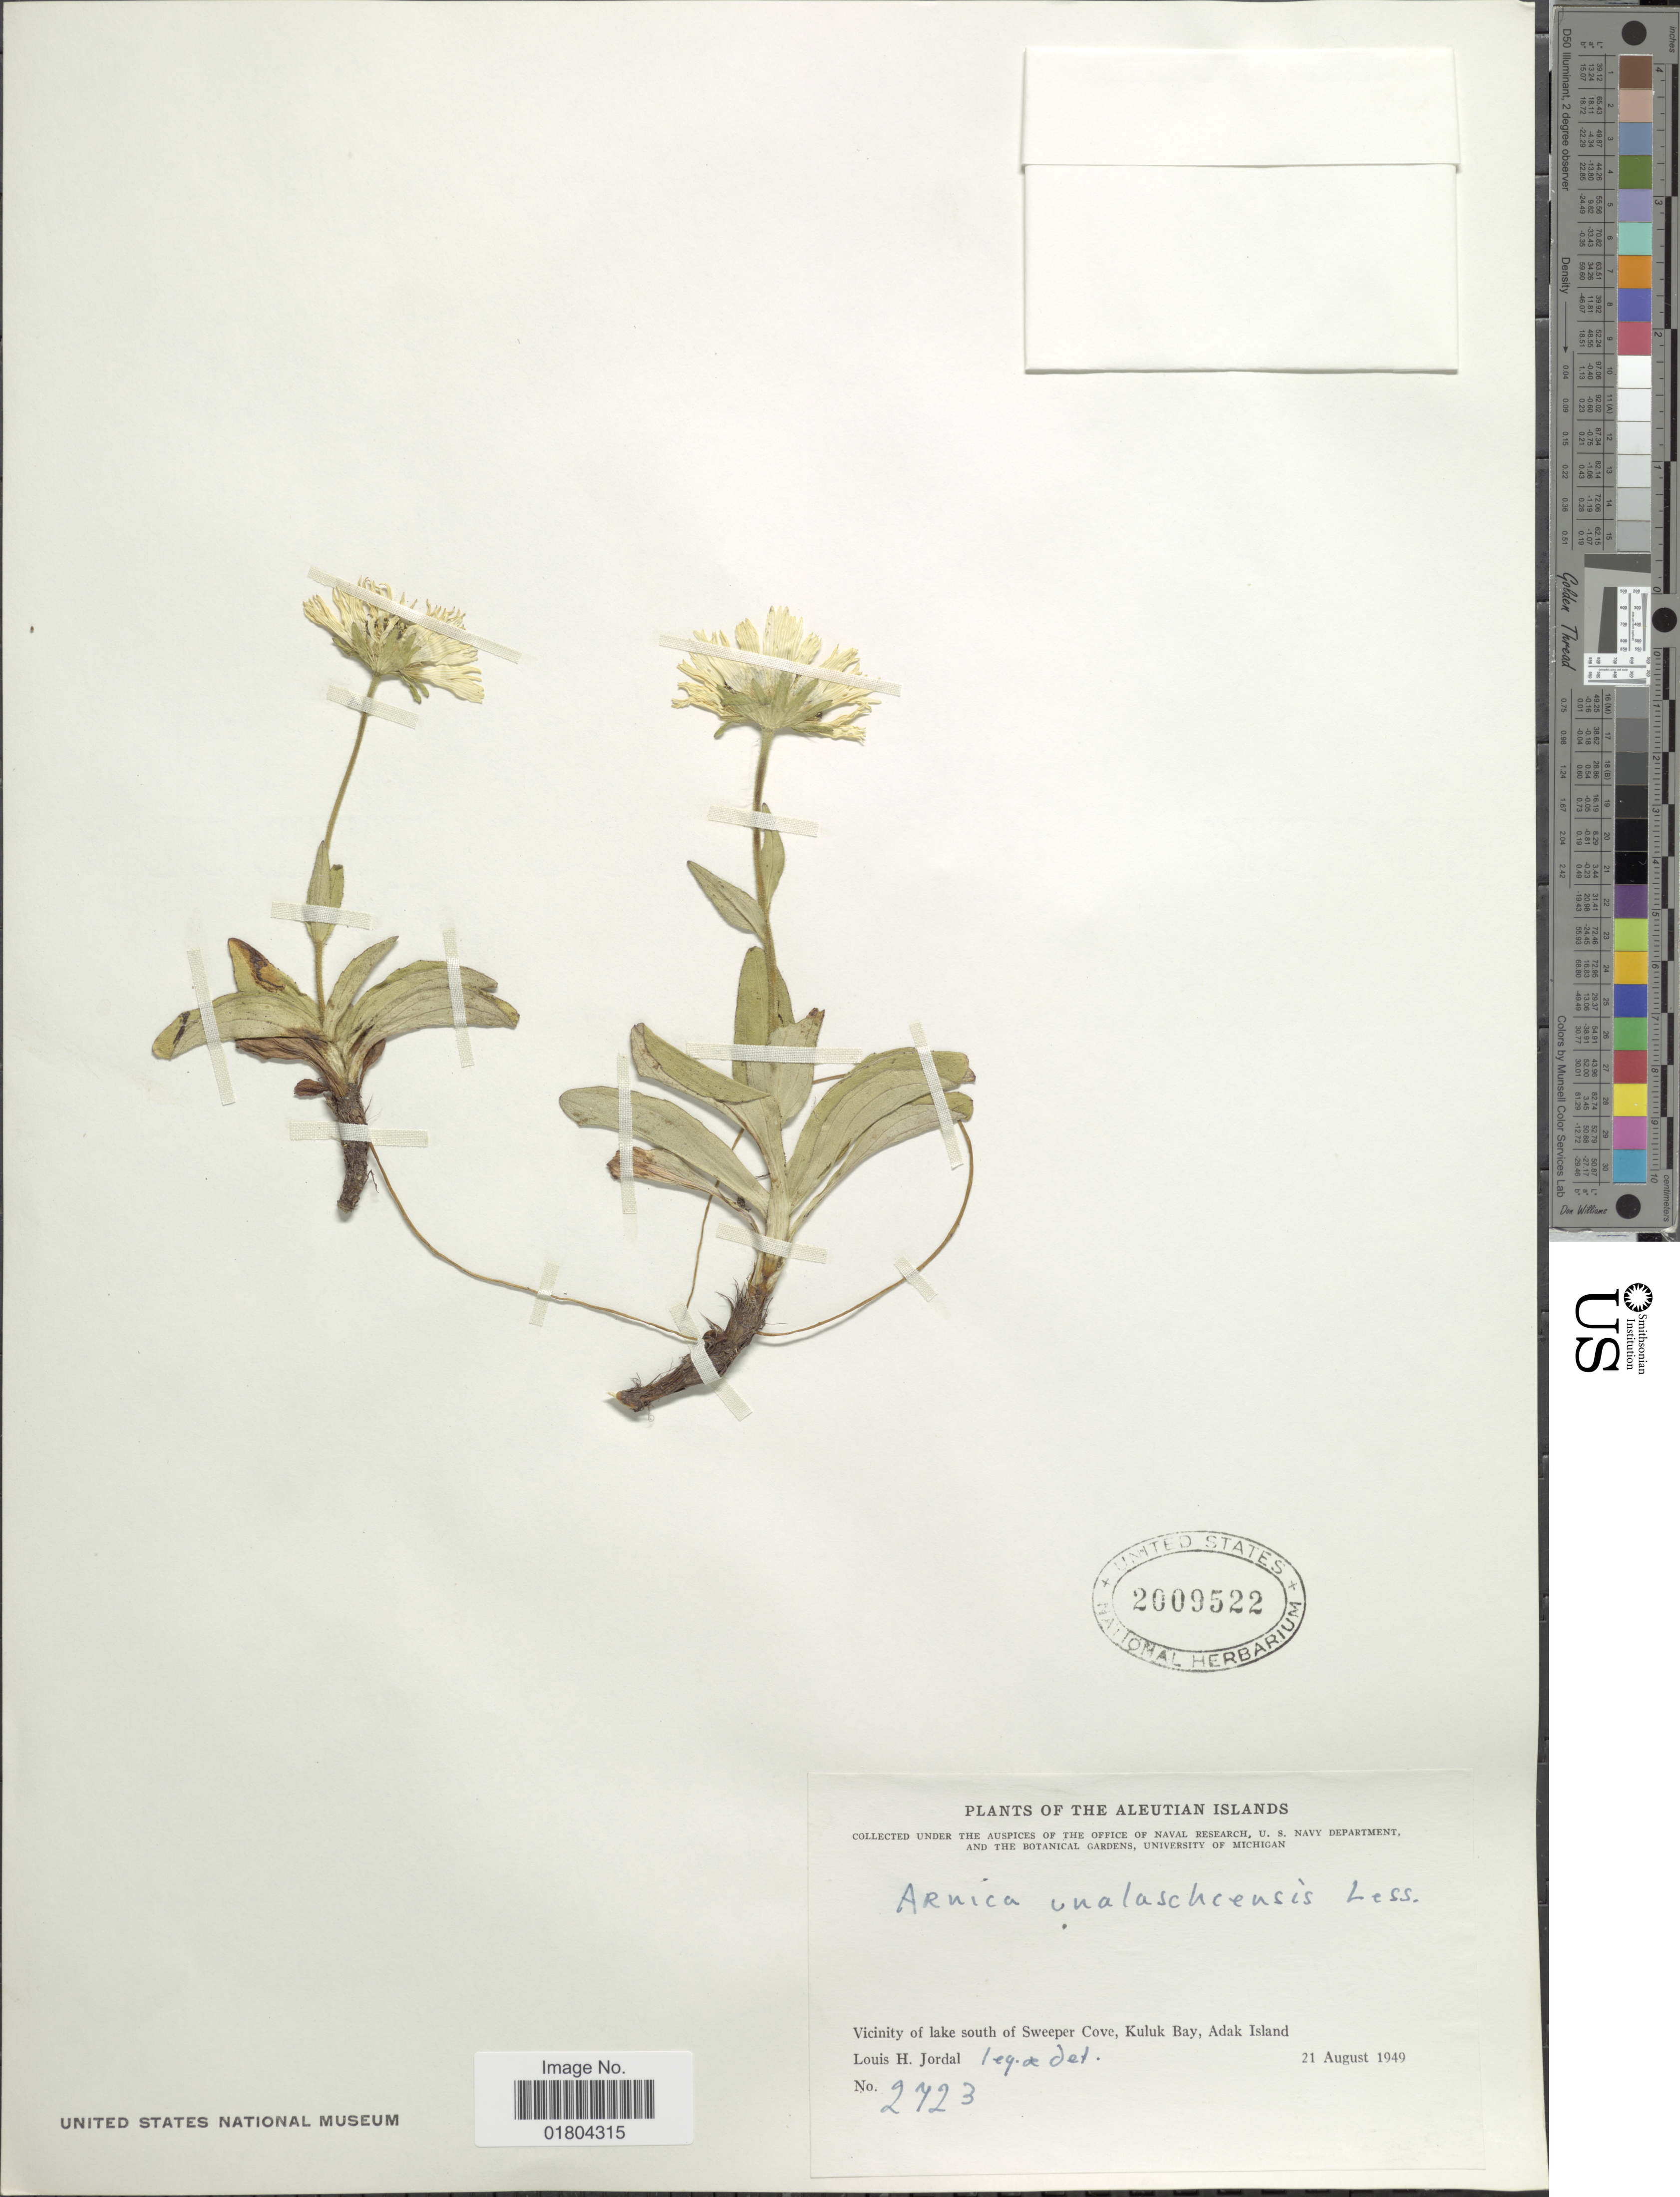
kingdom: Plantae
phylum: Tracheophyta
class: Magnoliopsida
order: Asterales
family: Asteraceae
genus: Arnica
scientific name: Arnica unalashcensis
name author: Less.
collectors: L. Jordal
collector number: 2723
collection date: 1949-08-21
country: United States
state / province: Alaska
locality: The Aleutian Islands, Vicinity of lake south of Sweeper Cove, Kuluk Bay, Adak Island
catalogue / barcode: US 2009522